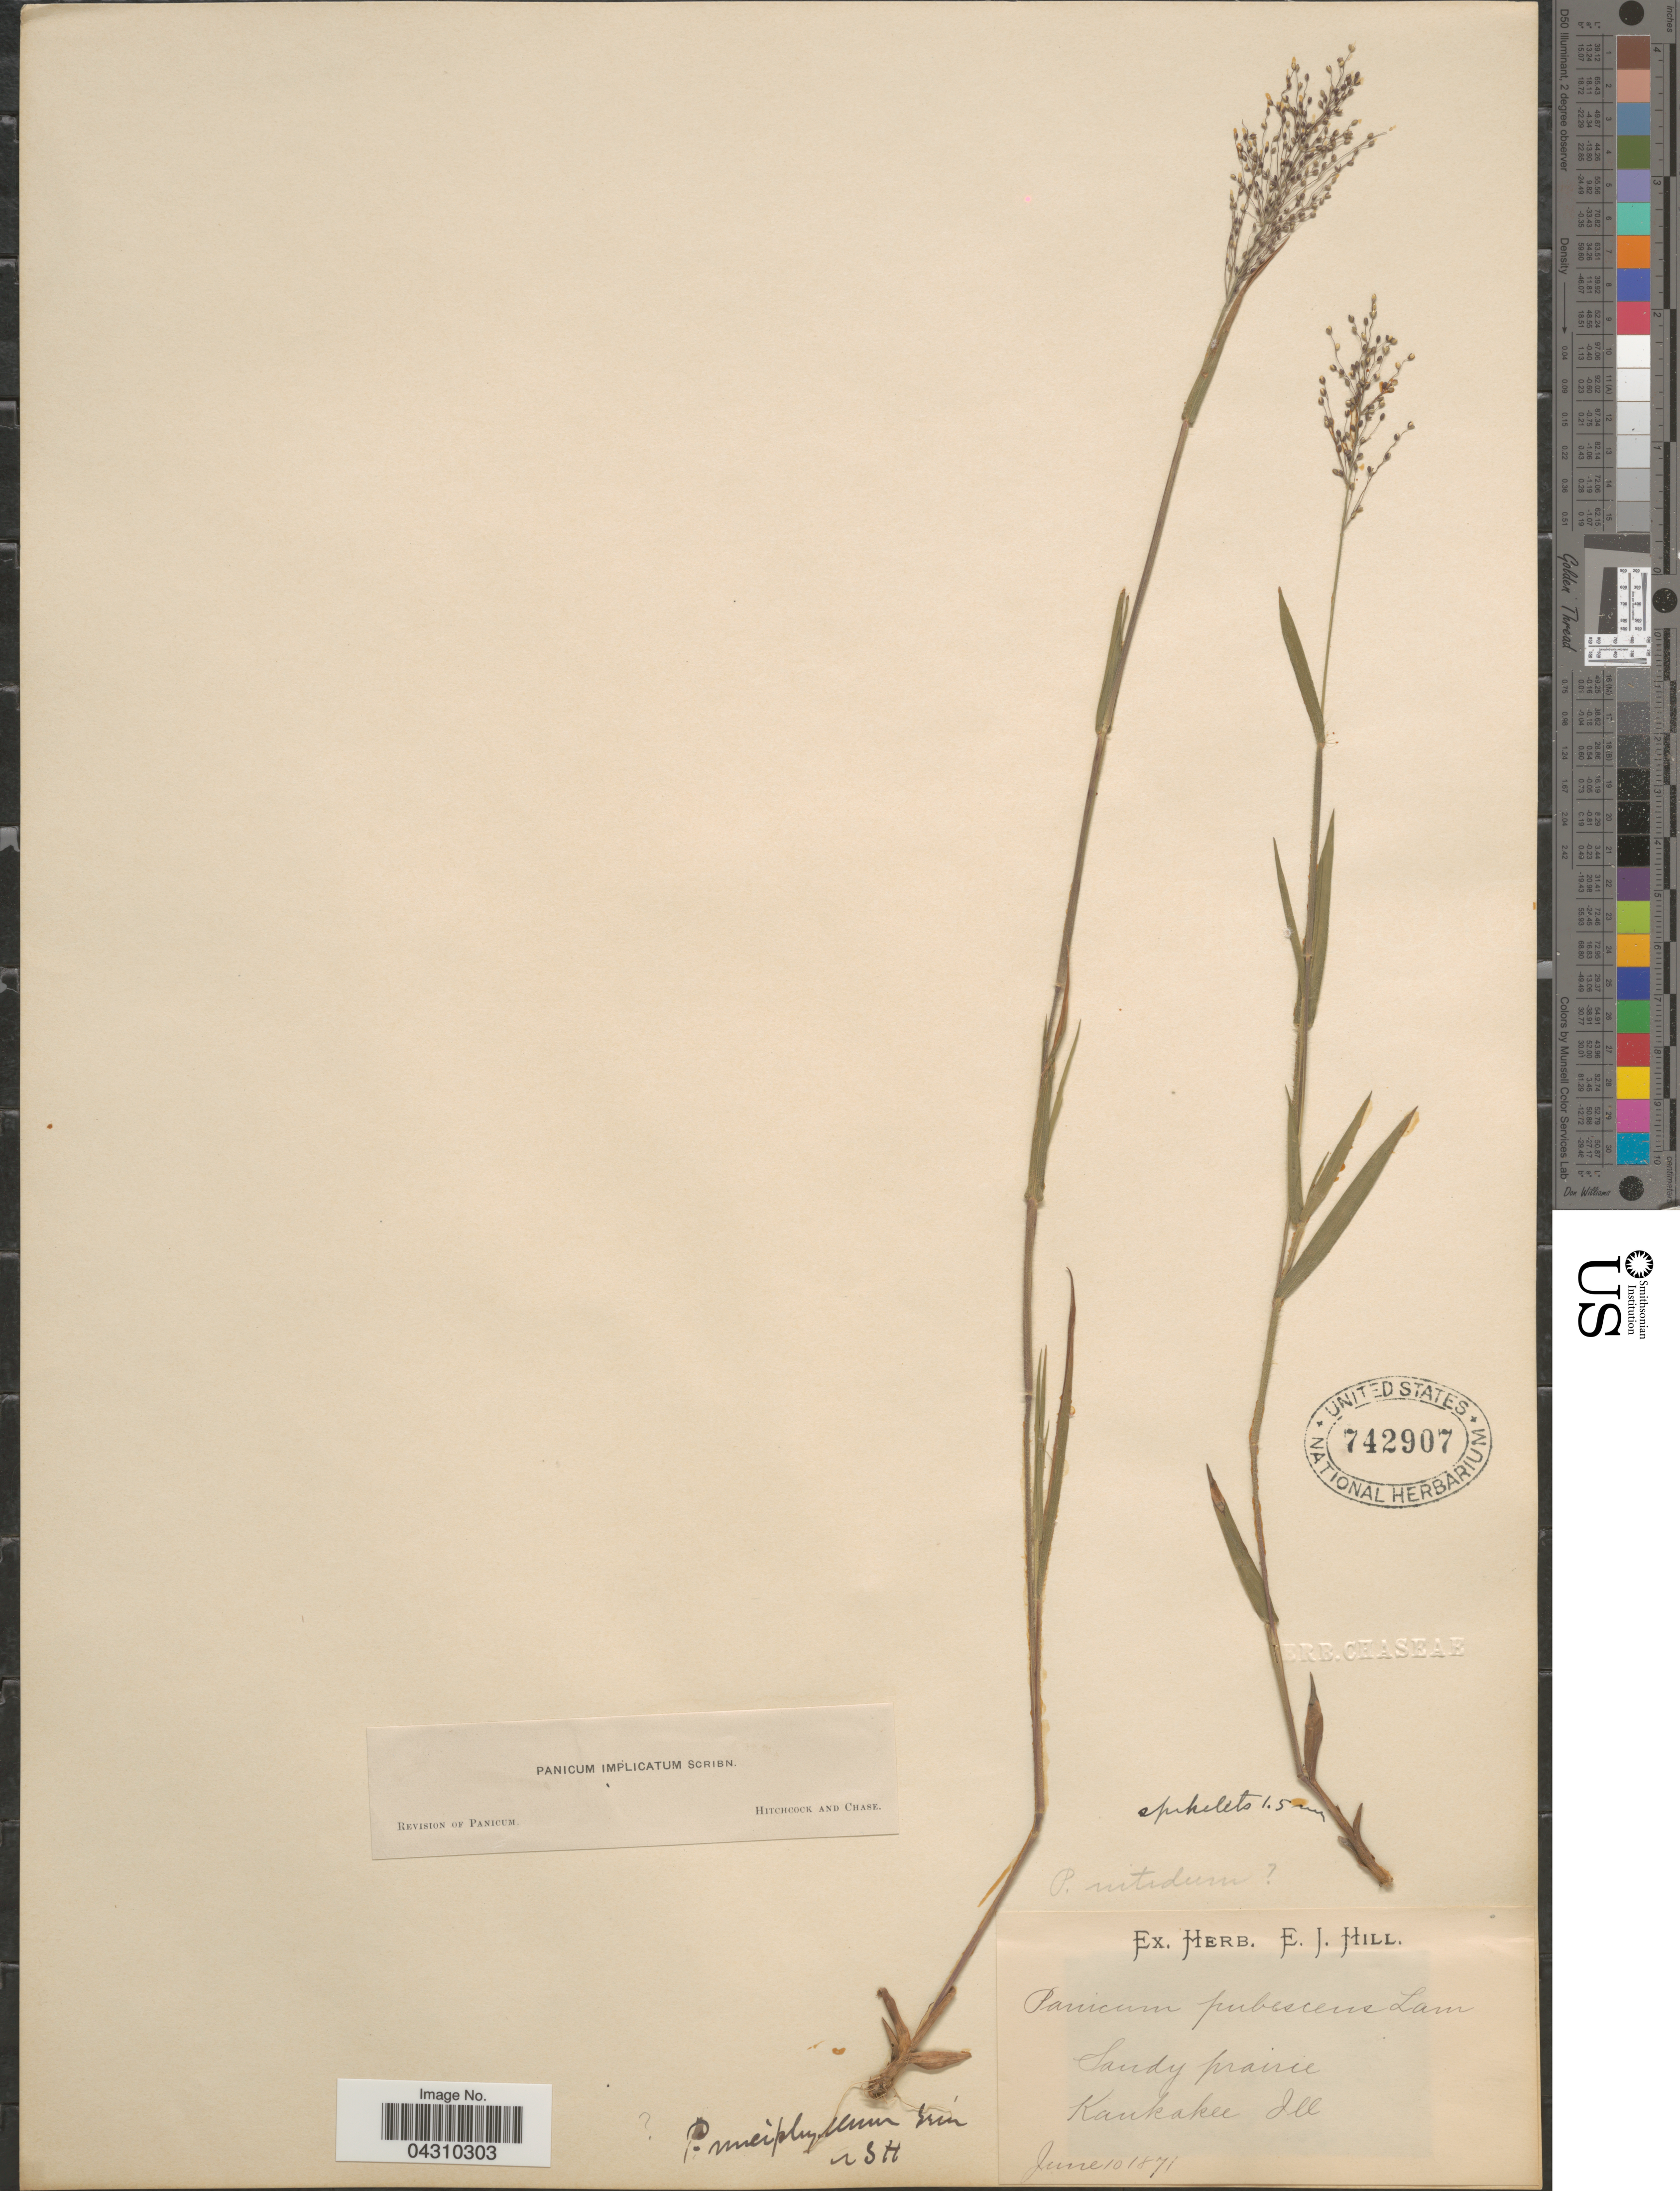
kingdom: Plantae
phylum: Tracheophyta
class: Liliopsida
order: Poales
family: Poaceae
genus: Dichanthelium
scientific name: Dichanthelium acuminatum var. acuminatum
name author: (Sw.) Gould & C.A. Clark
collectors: Ex herb. E. J. Hill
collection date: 1871-06-10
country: United States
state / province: Illinois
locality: Sandy prairie. Kankakee.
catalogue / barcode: US 742907